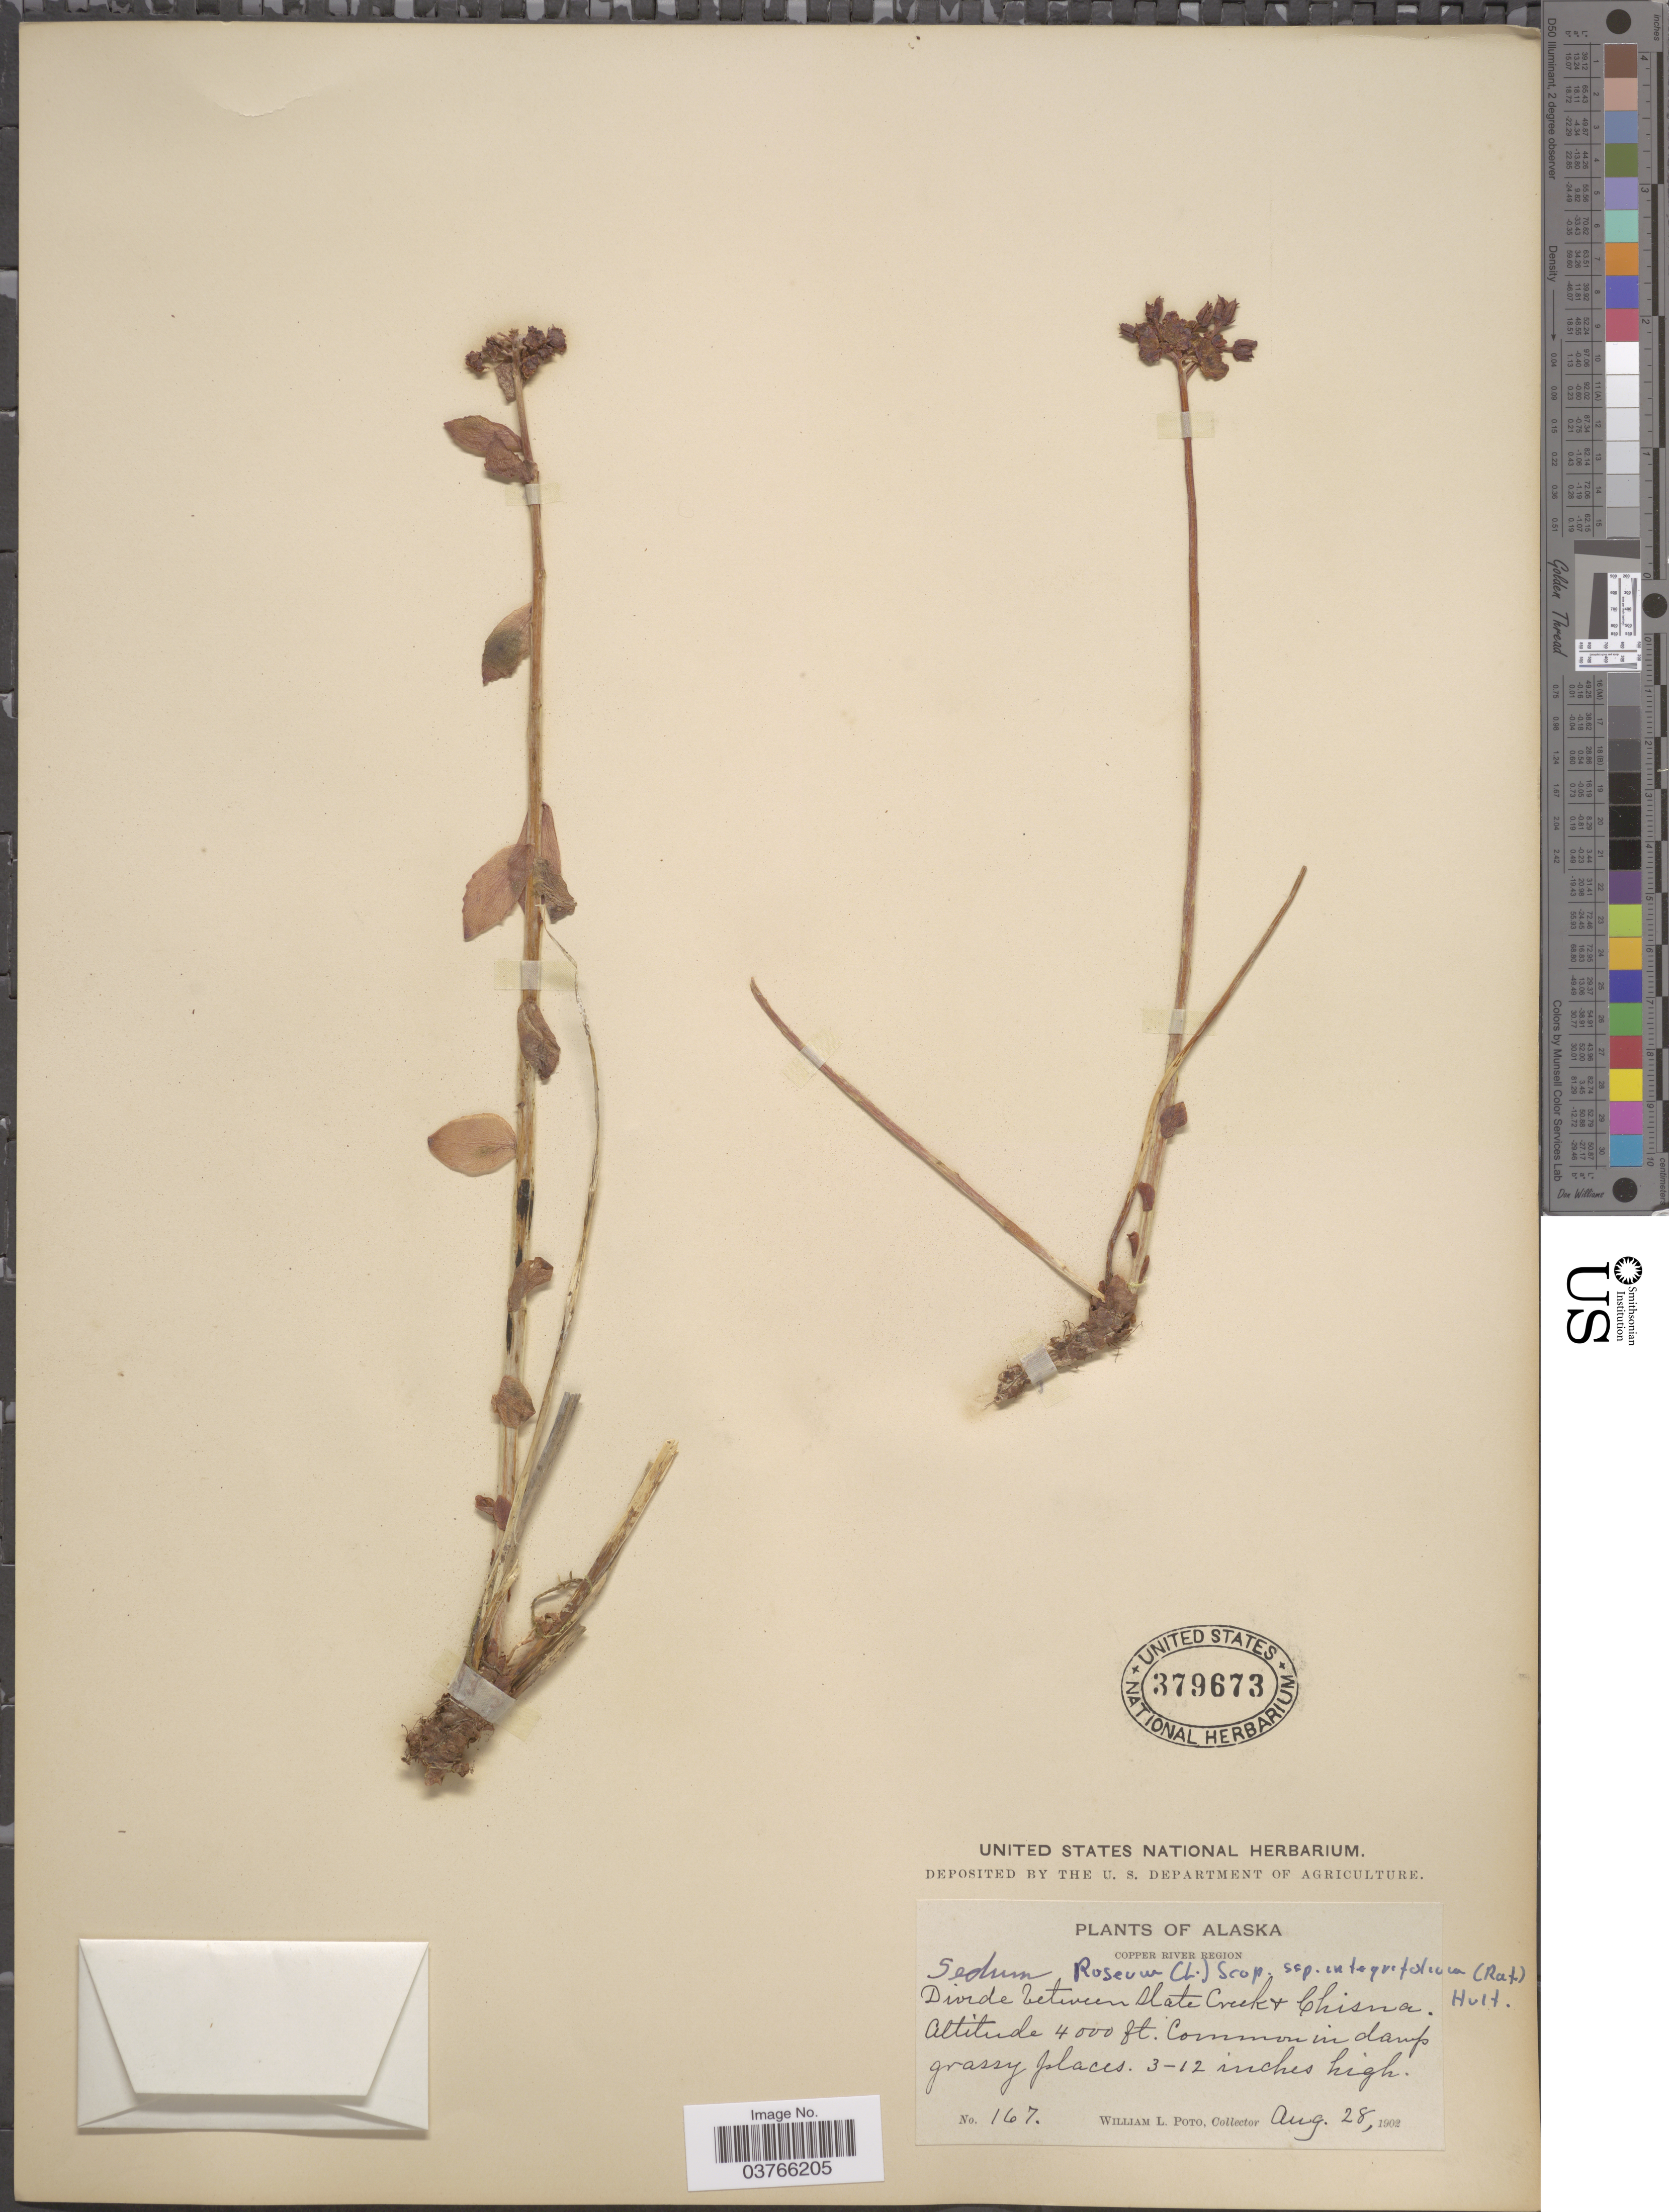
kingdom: Plantae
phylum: Tracheophyta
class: Magnoliopsida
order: Saxifragales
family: Crassulaceae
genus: Rhodiola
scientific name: Rhodiola integrifolia subsp. integrifolia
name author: Raf.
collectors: W. Poto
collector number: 167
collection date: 1902-08-28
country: United States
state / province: Alaska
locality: Copper River Region. Divide between Slate Creek & Chisna.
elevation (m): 1219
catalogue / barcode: US 379673